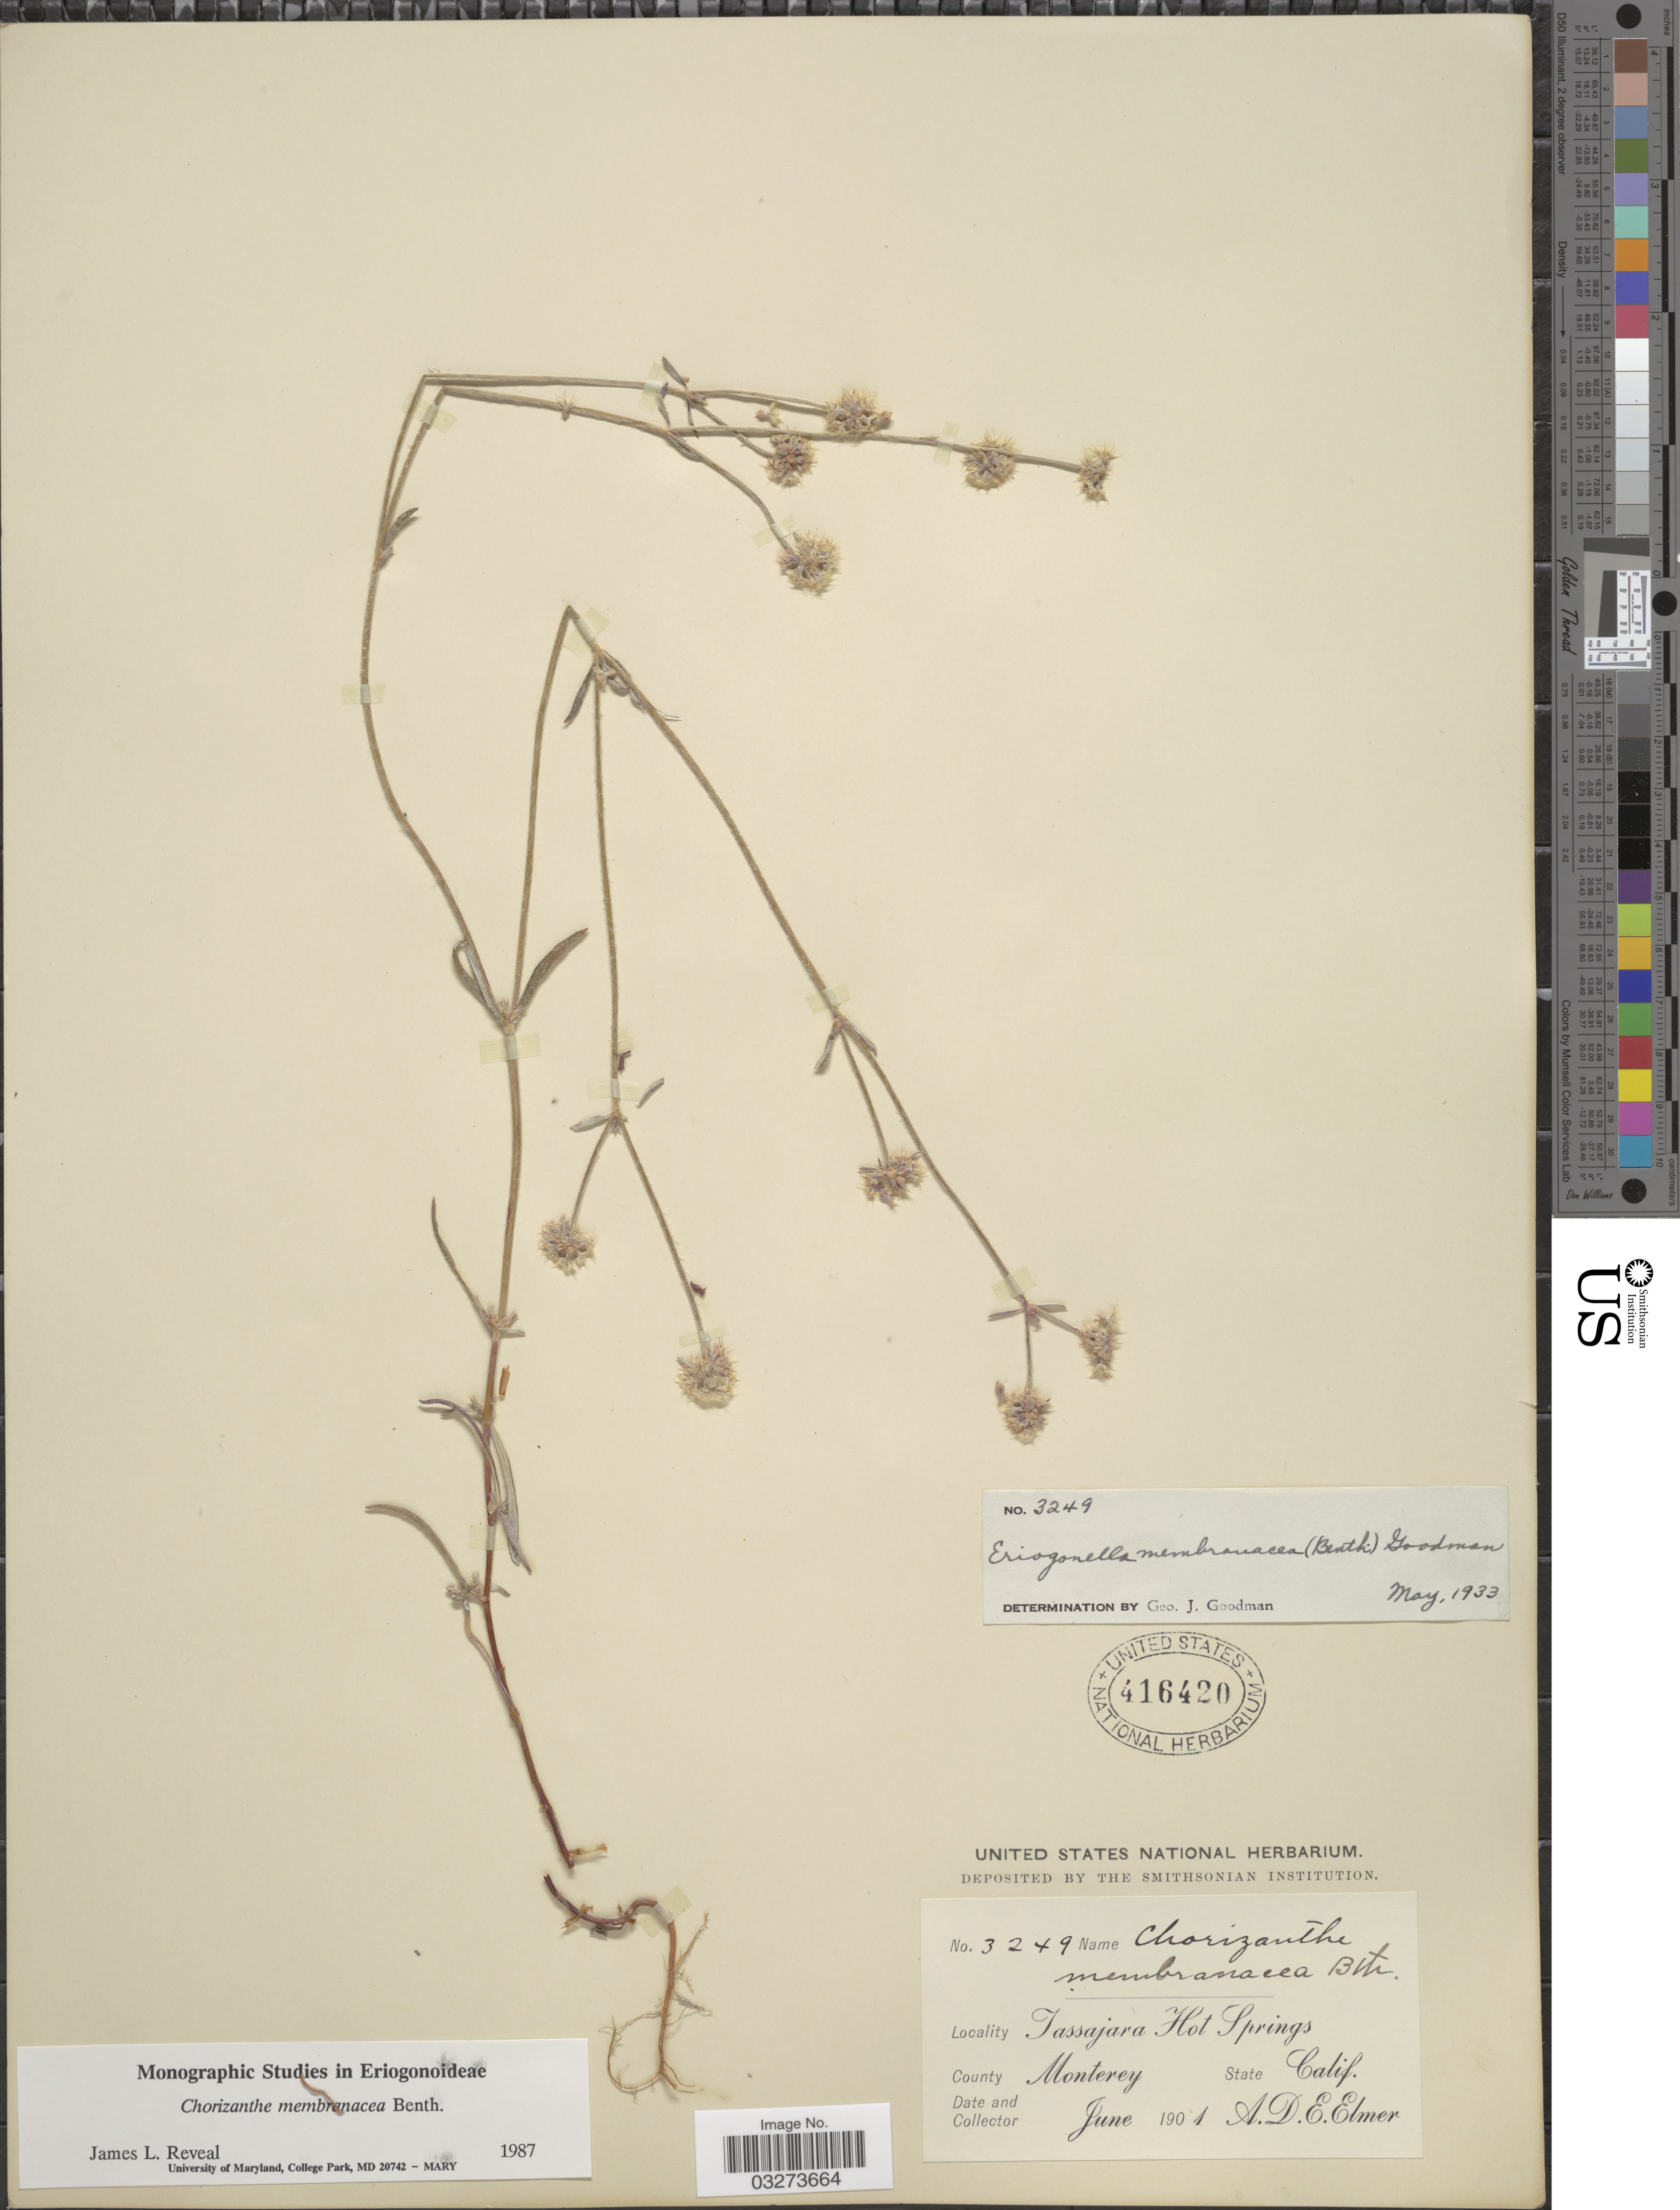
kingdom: Plantae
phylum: Tracheophyta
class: Magnoliopsida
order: Caryophyllales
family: Polygonaceae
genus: Chorizanthe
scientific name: Chorizanthe membranacea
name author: Benth.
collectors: A. D. E. Elmer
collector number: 3249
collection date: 1901-06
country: United States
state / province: California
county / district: Monterey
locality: Tassajara Hot Springs, County Monterey.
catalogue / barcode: US 416420